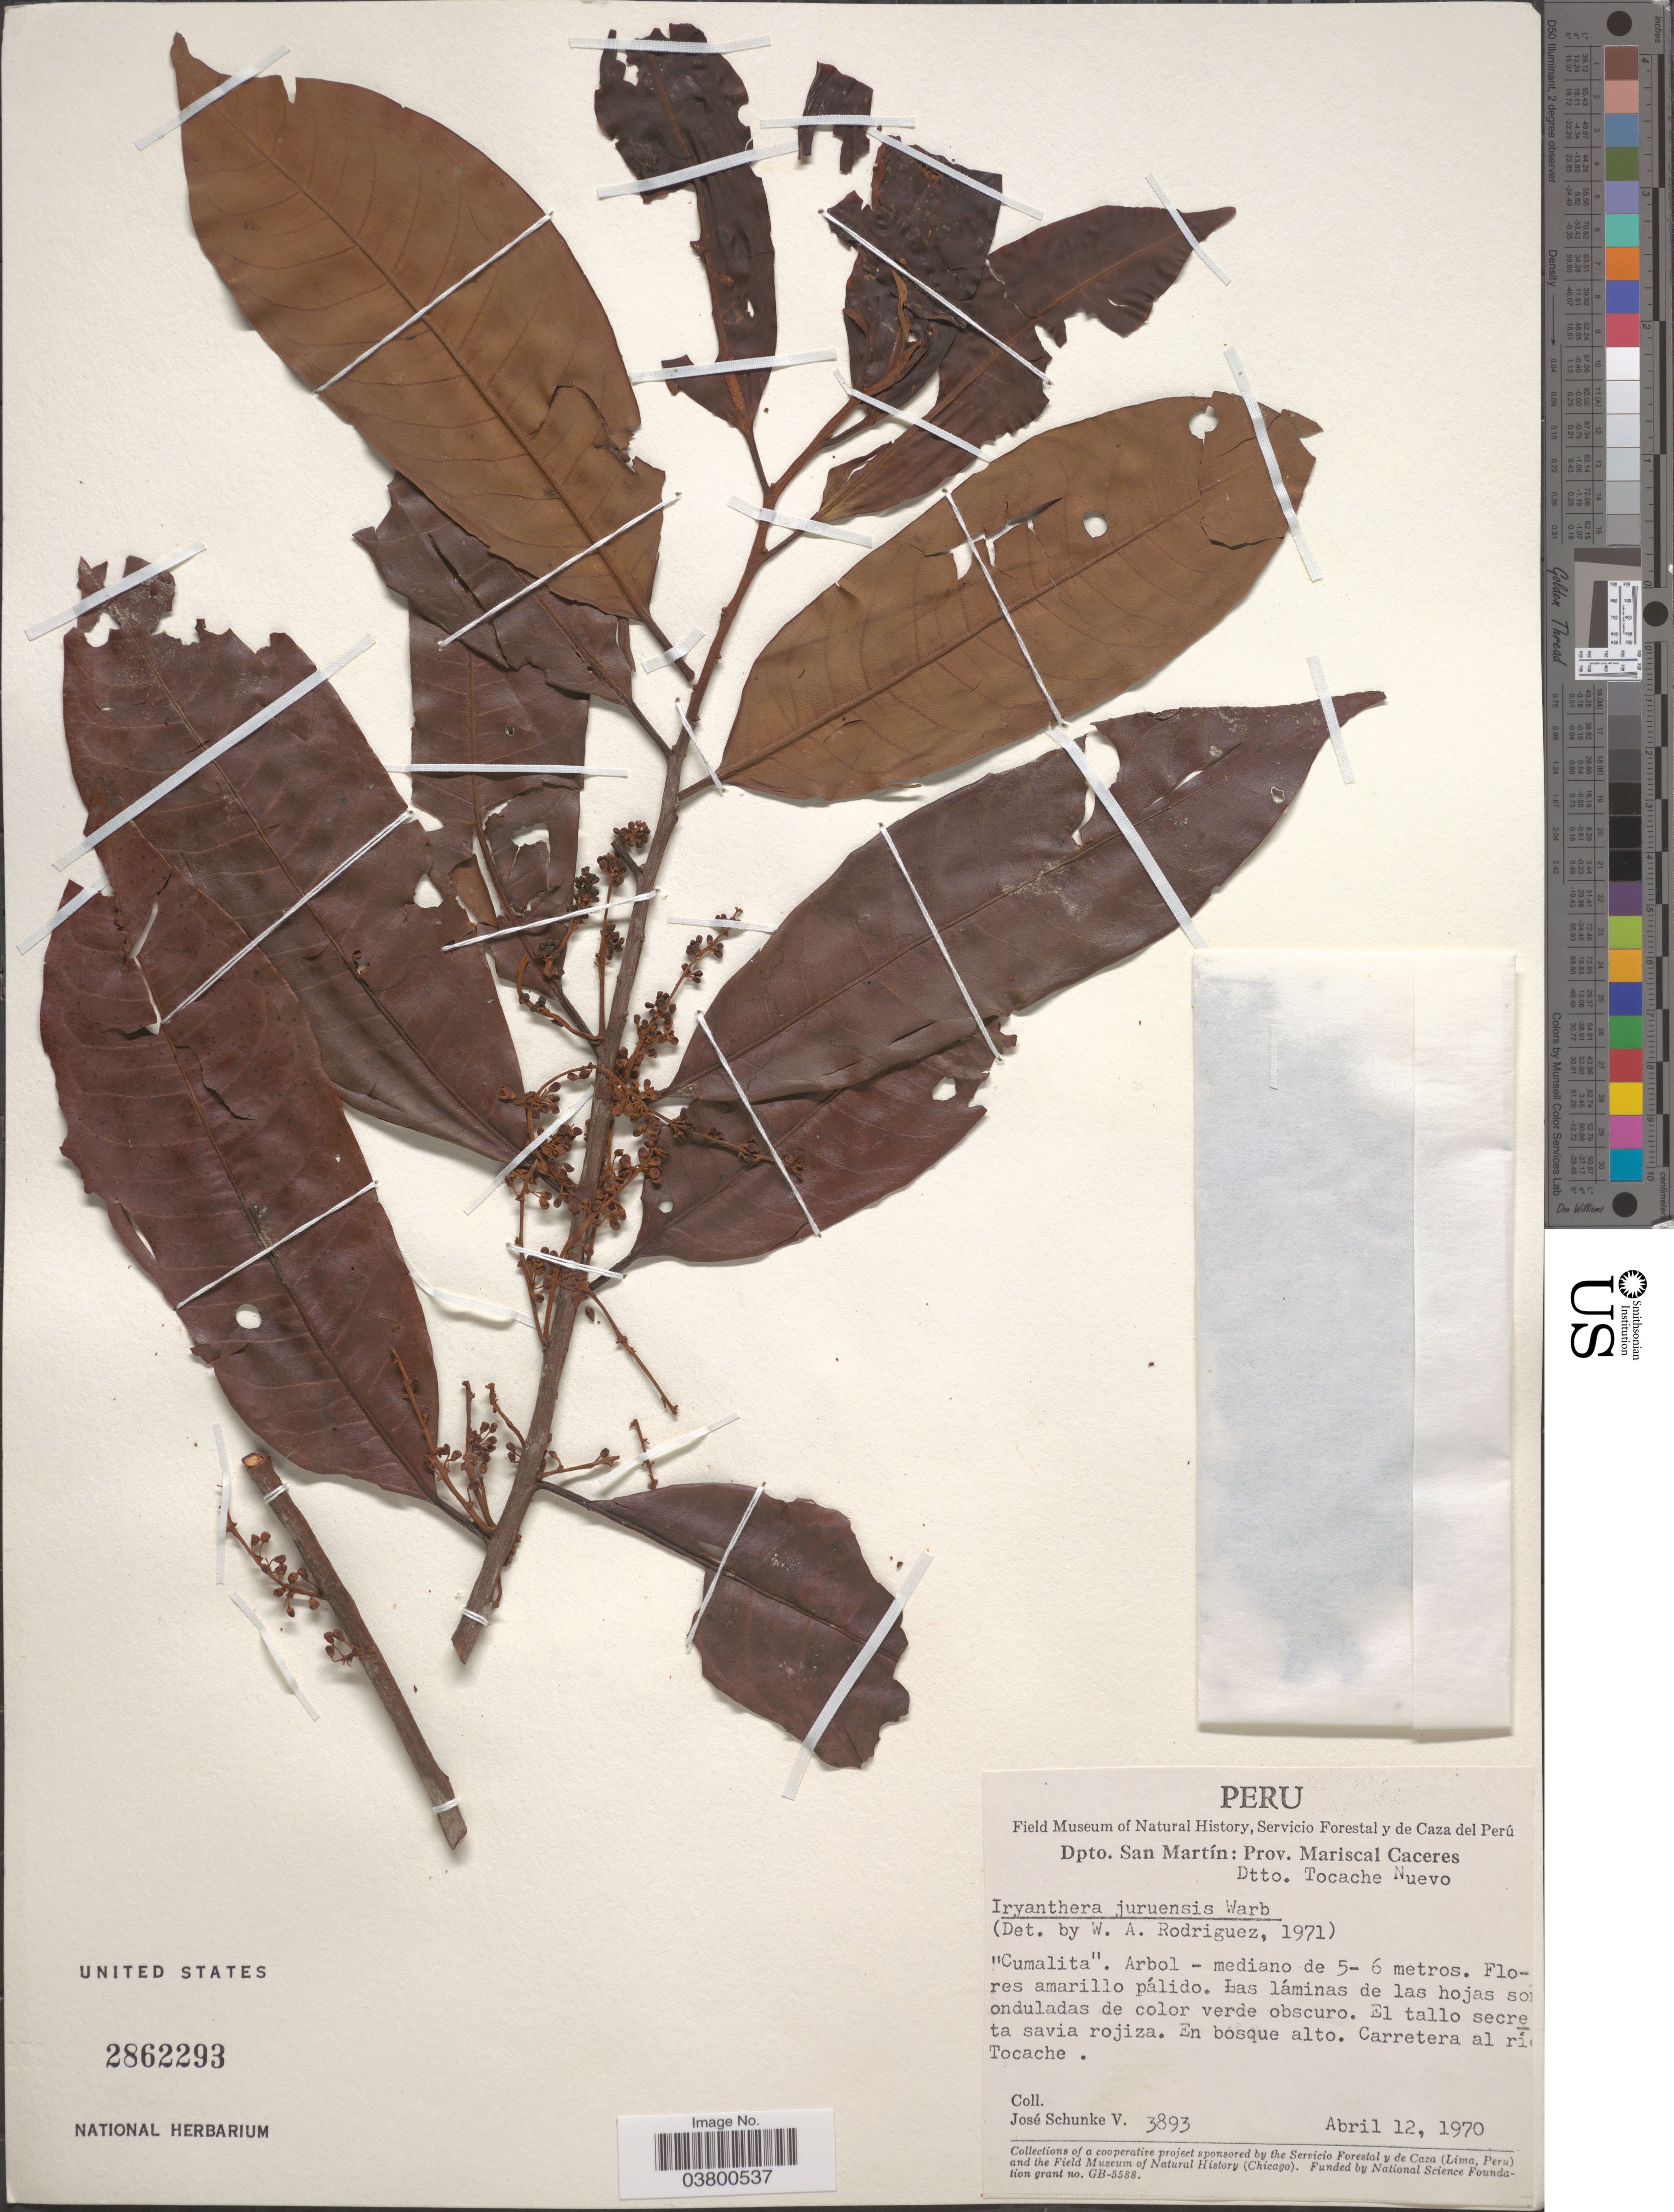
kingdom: Plantae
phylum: Tracheophyta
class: Magnoliopsida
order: Magnoliales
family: Myristicaceae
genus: Iryanthera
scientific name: Iryanthera juruensis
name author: Warb.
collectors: J. Schunke Vigo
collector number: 3893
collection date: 1970-04-12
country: Peru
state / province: San Martín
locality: Dpto. San Martín: Prov. Mariscal Caceres. Dtto. Tocache Nuevo. Carretera al rio Tocache.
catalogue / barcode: US 2862293